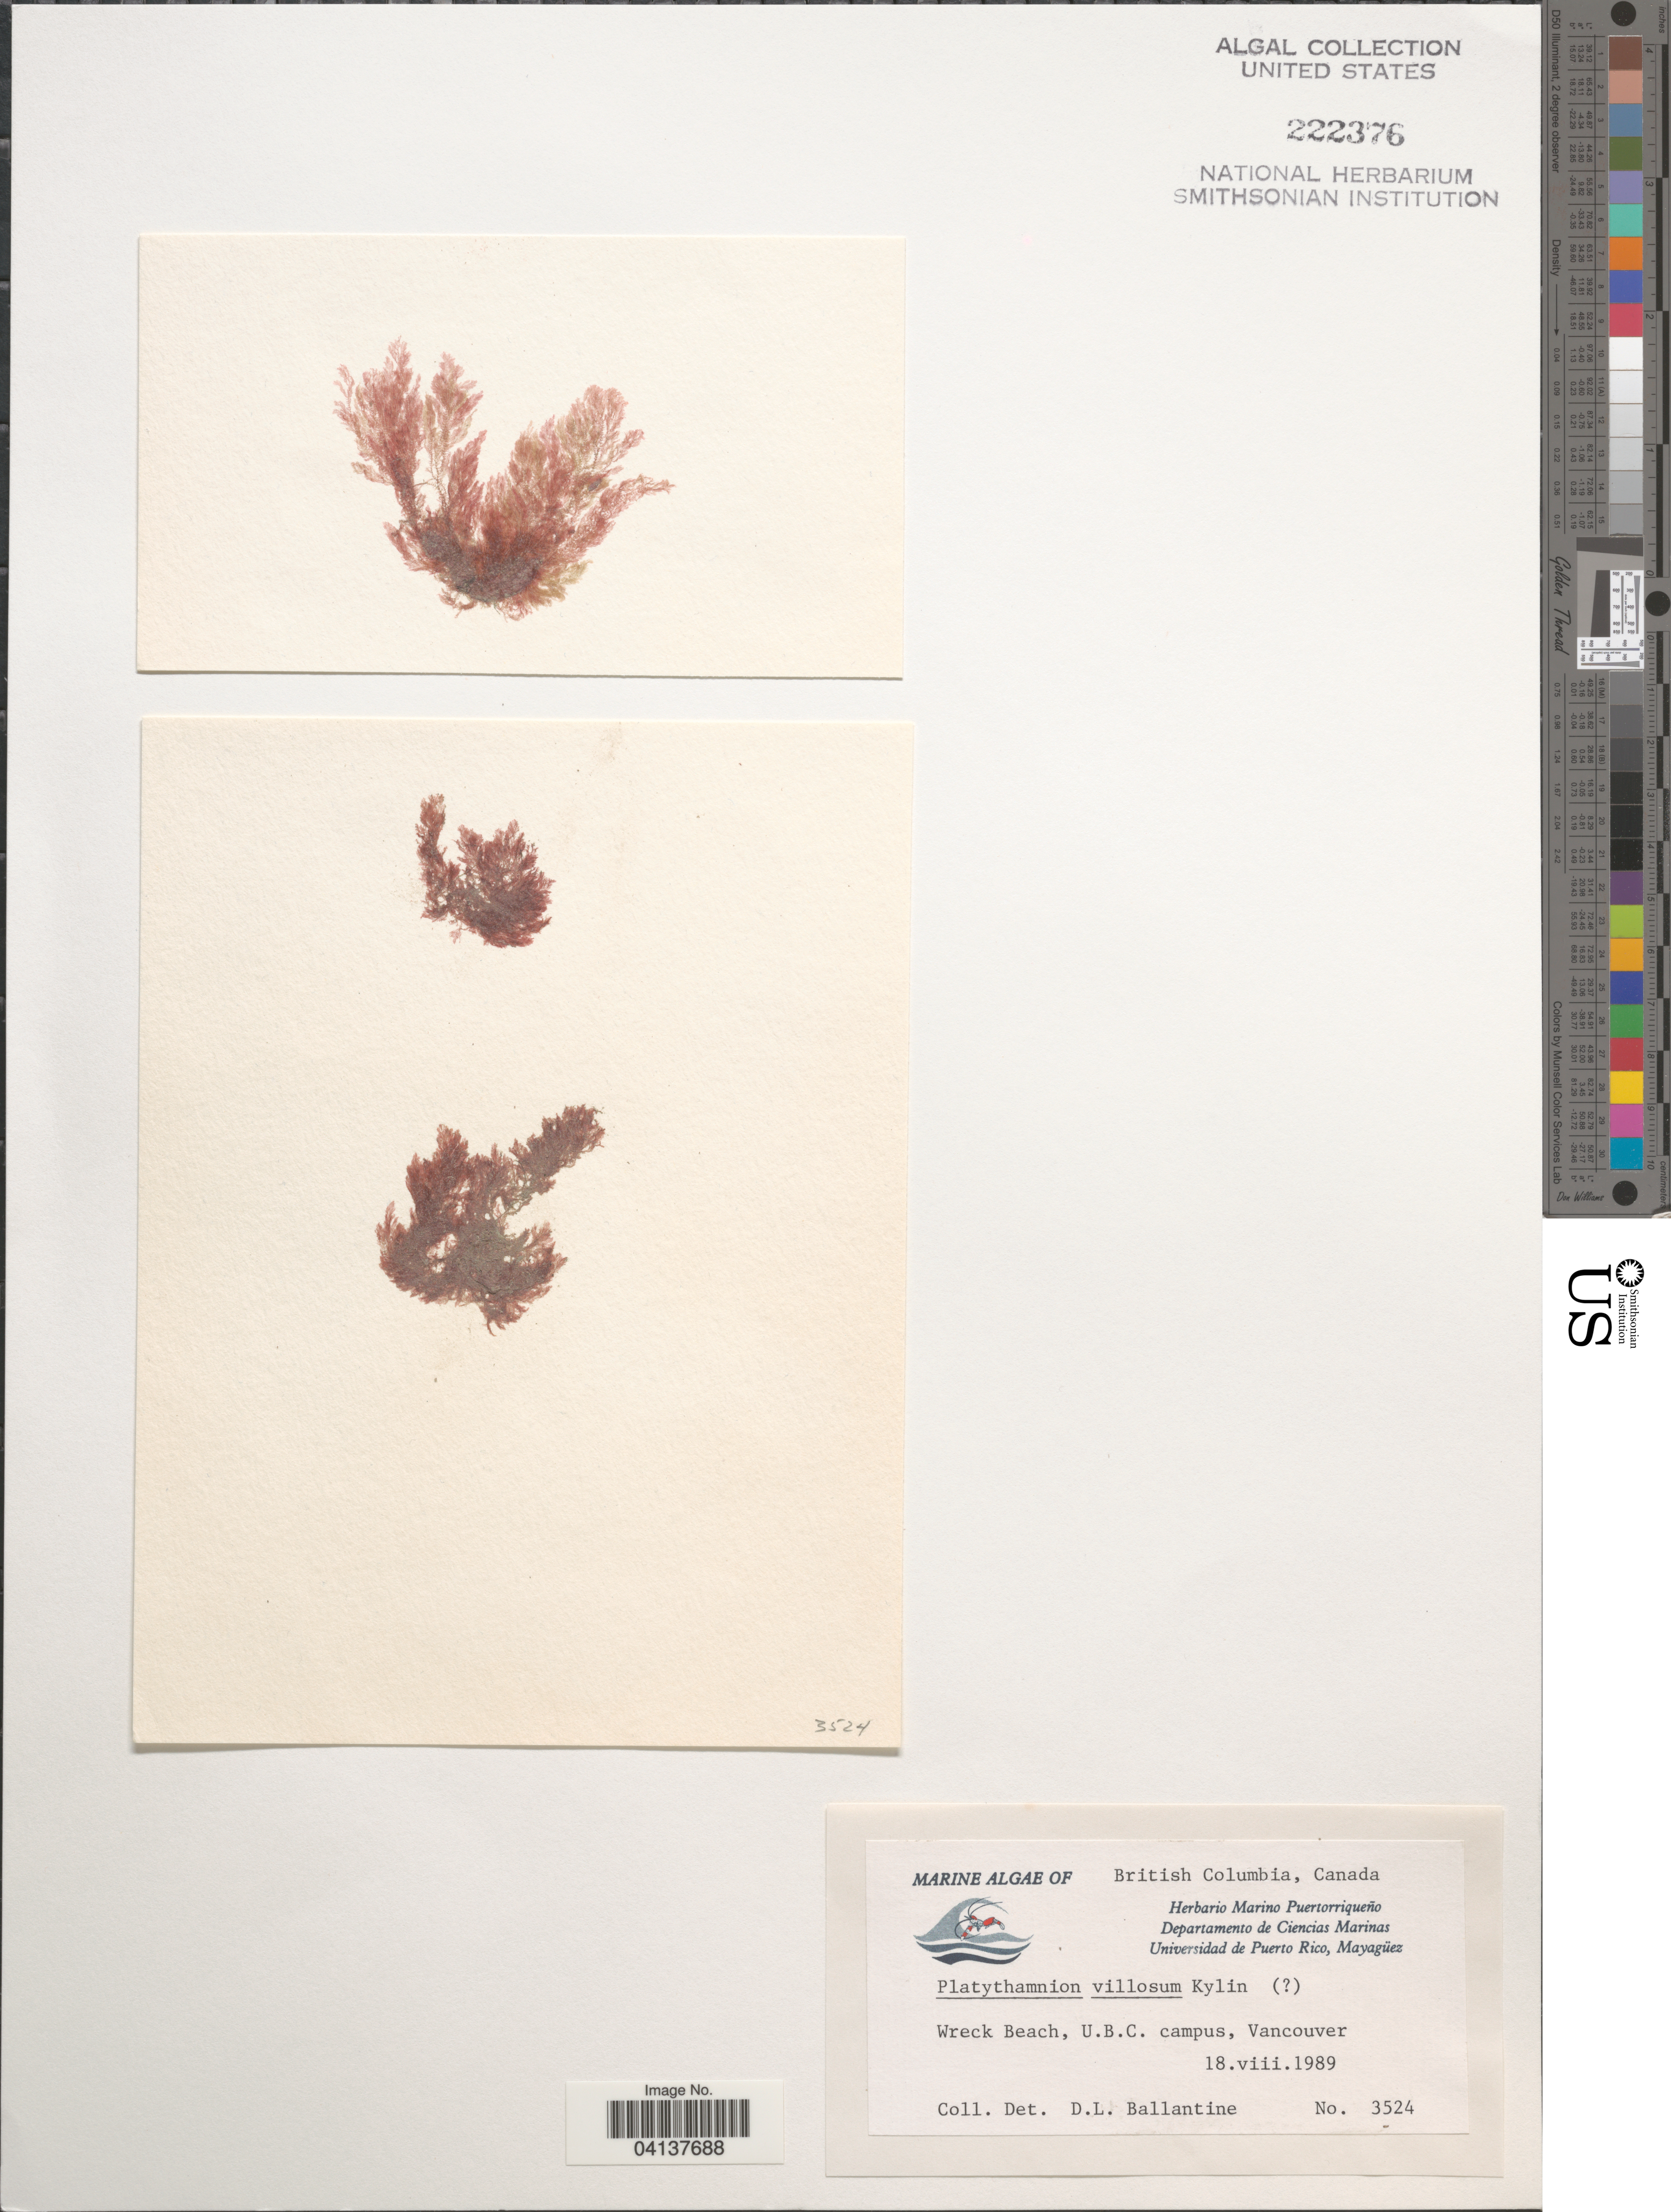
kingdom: Plantae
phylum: Rhodophyta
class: Florideophyceae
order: Ceramiales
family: Ceramiaceae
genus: Pterothamnion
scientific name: Pterothamnion villosum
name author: (Kylin) A. Athanasiadis & G.T.Kraft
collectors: D.L. Ballantine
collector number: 3524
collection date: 1989-08-18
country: Canada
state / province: British Columbia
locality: Wreck Beach, U.B.C. campus, Vancouver.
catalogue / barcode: US 222376